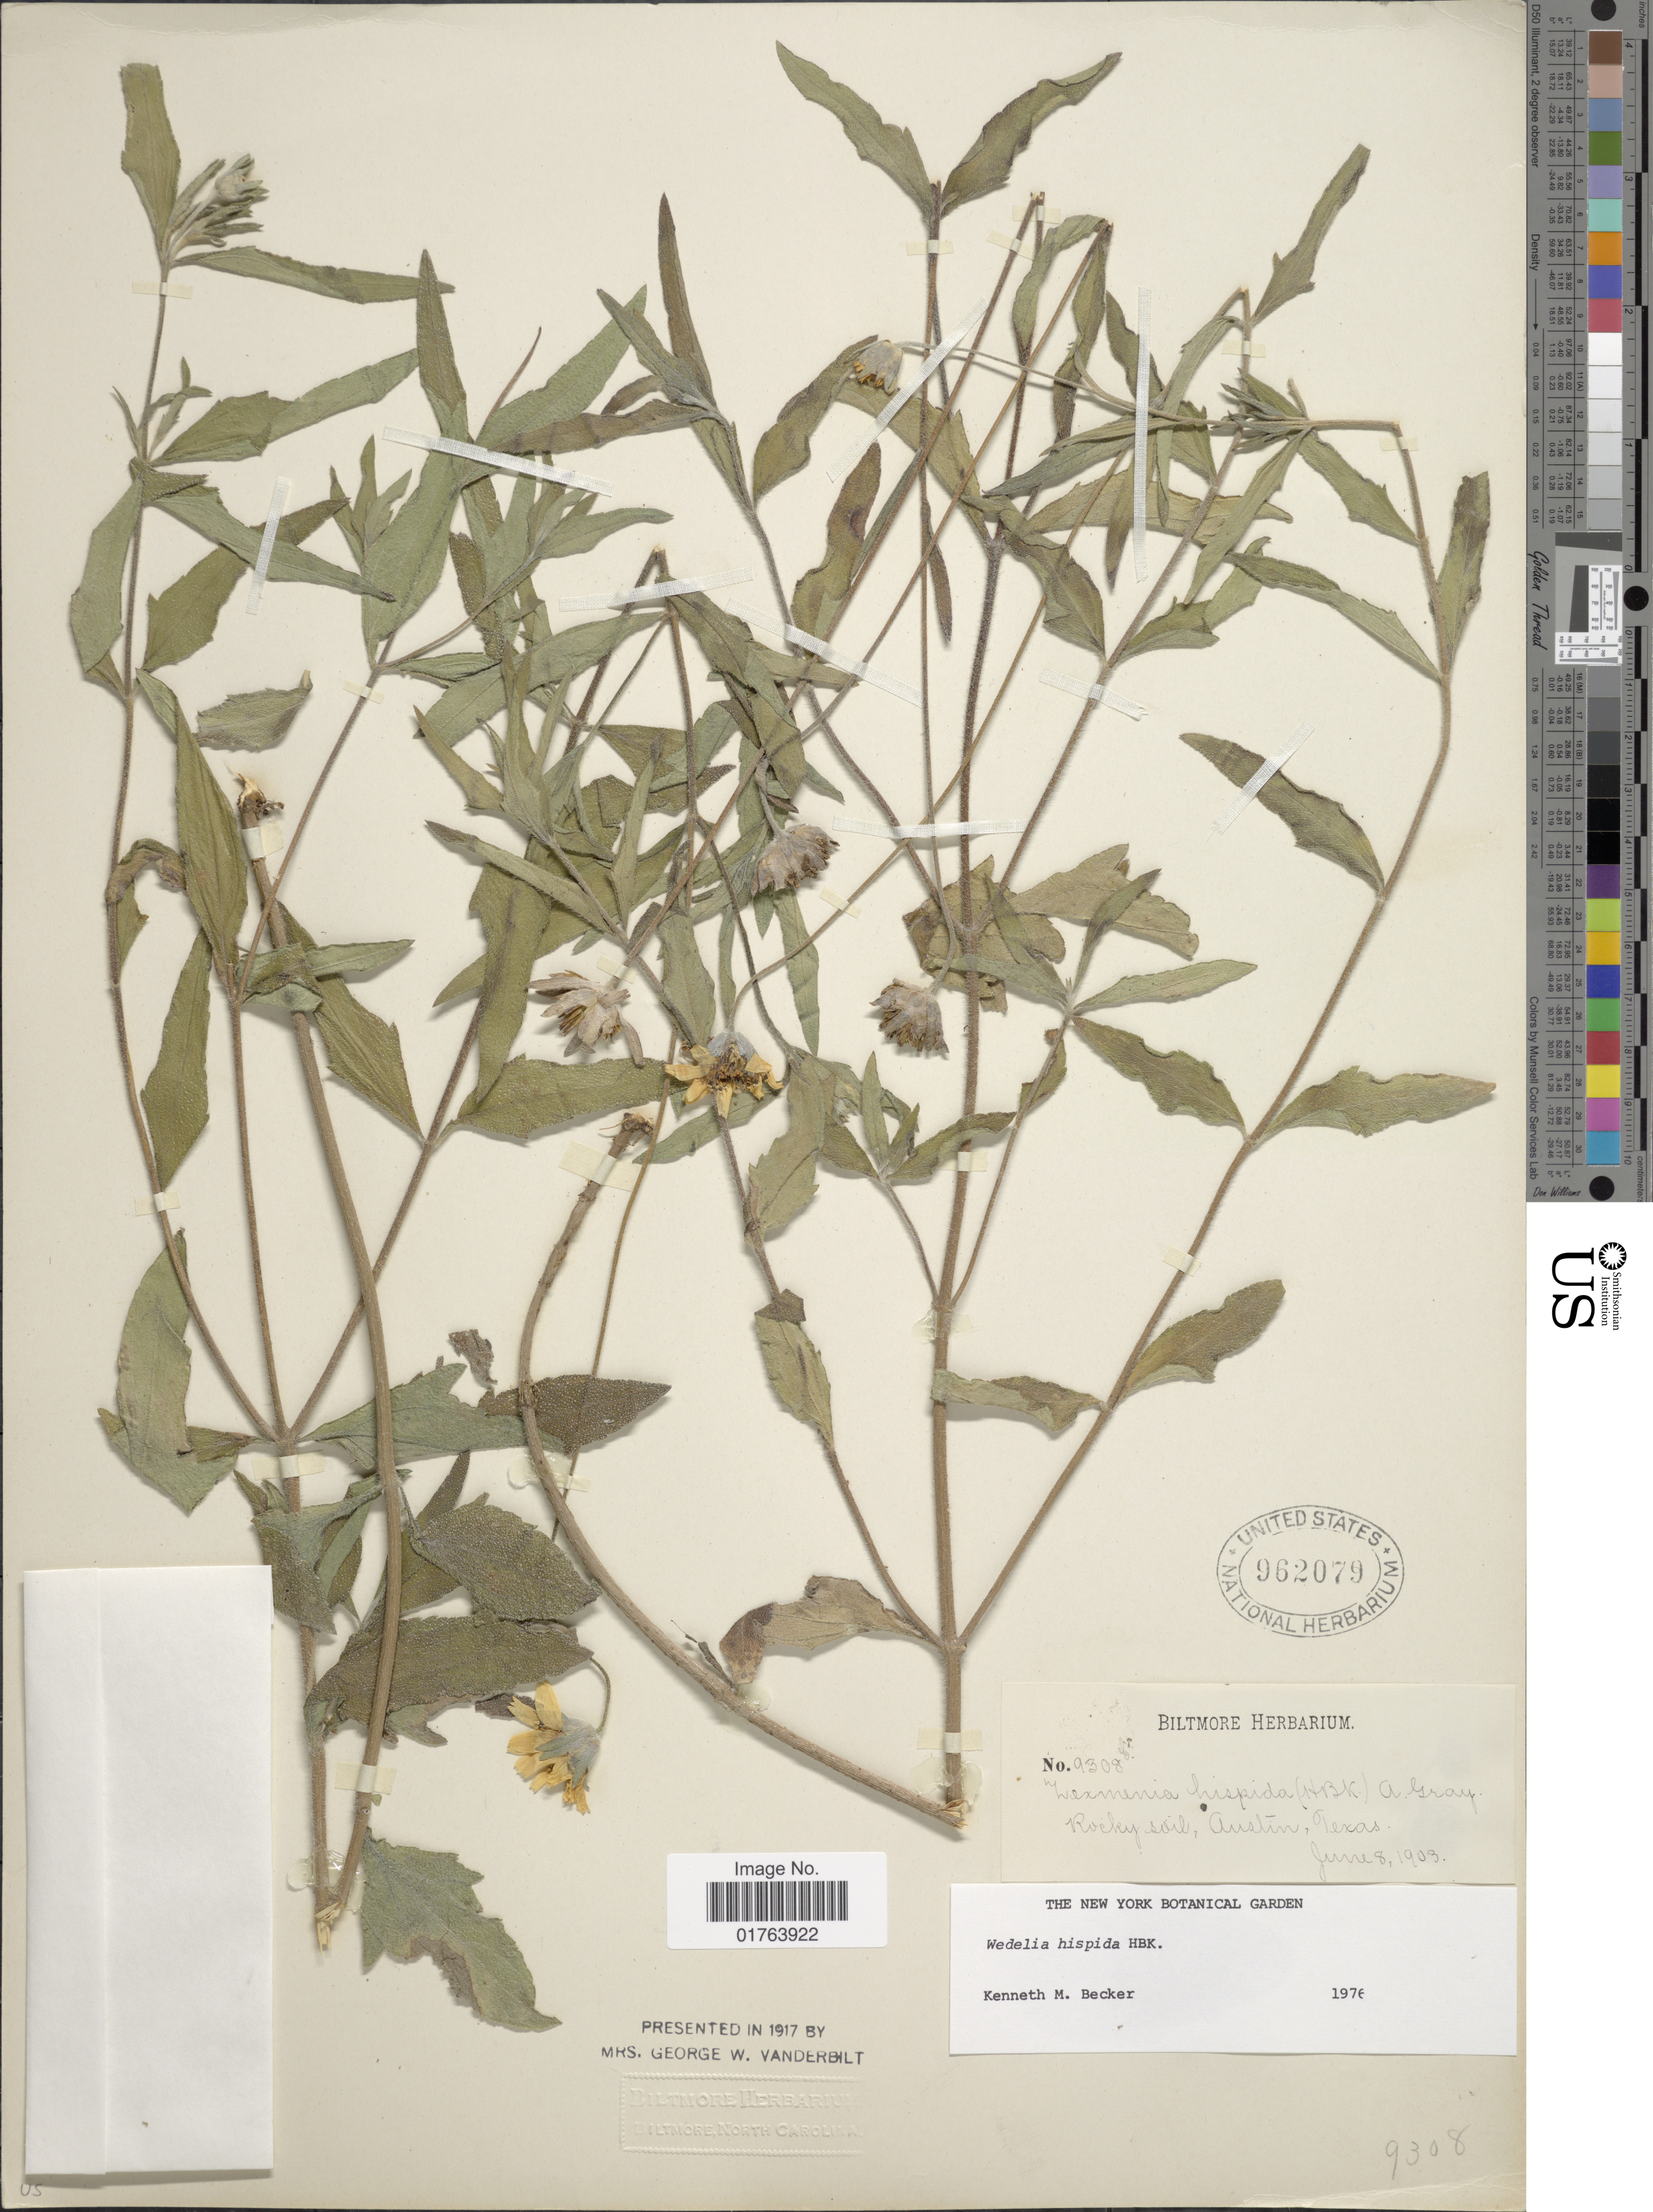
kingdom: Plantae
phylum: Tracheophyta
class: Magnoliopsida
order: Asterales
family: Asteraceae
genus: Wedelia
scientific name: Wedelia acapulcensis var. hispida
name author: (Kunth) Strother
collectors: ex herb. Biltmore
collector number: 9308b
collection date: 1903-06-08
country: United States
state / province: Texas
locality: Austin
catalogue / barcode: US 962079